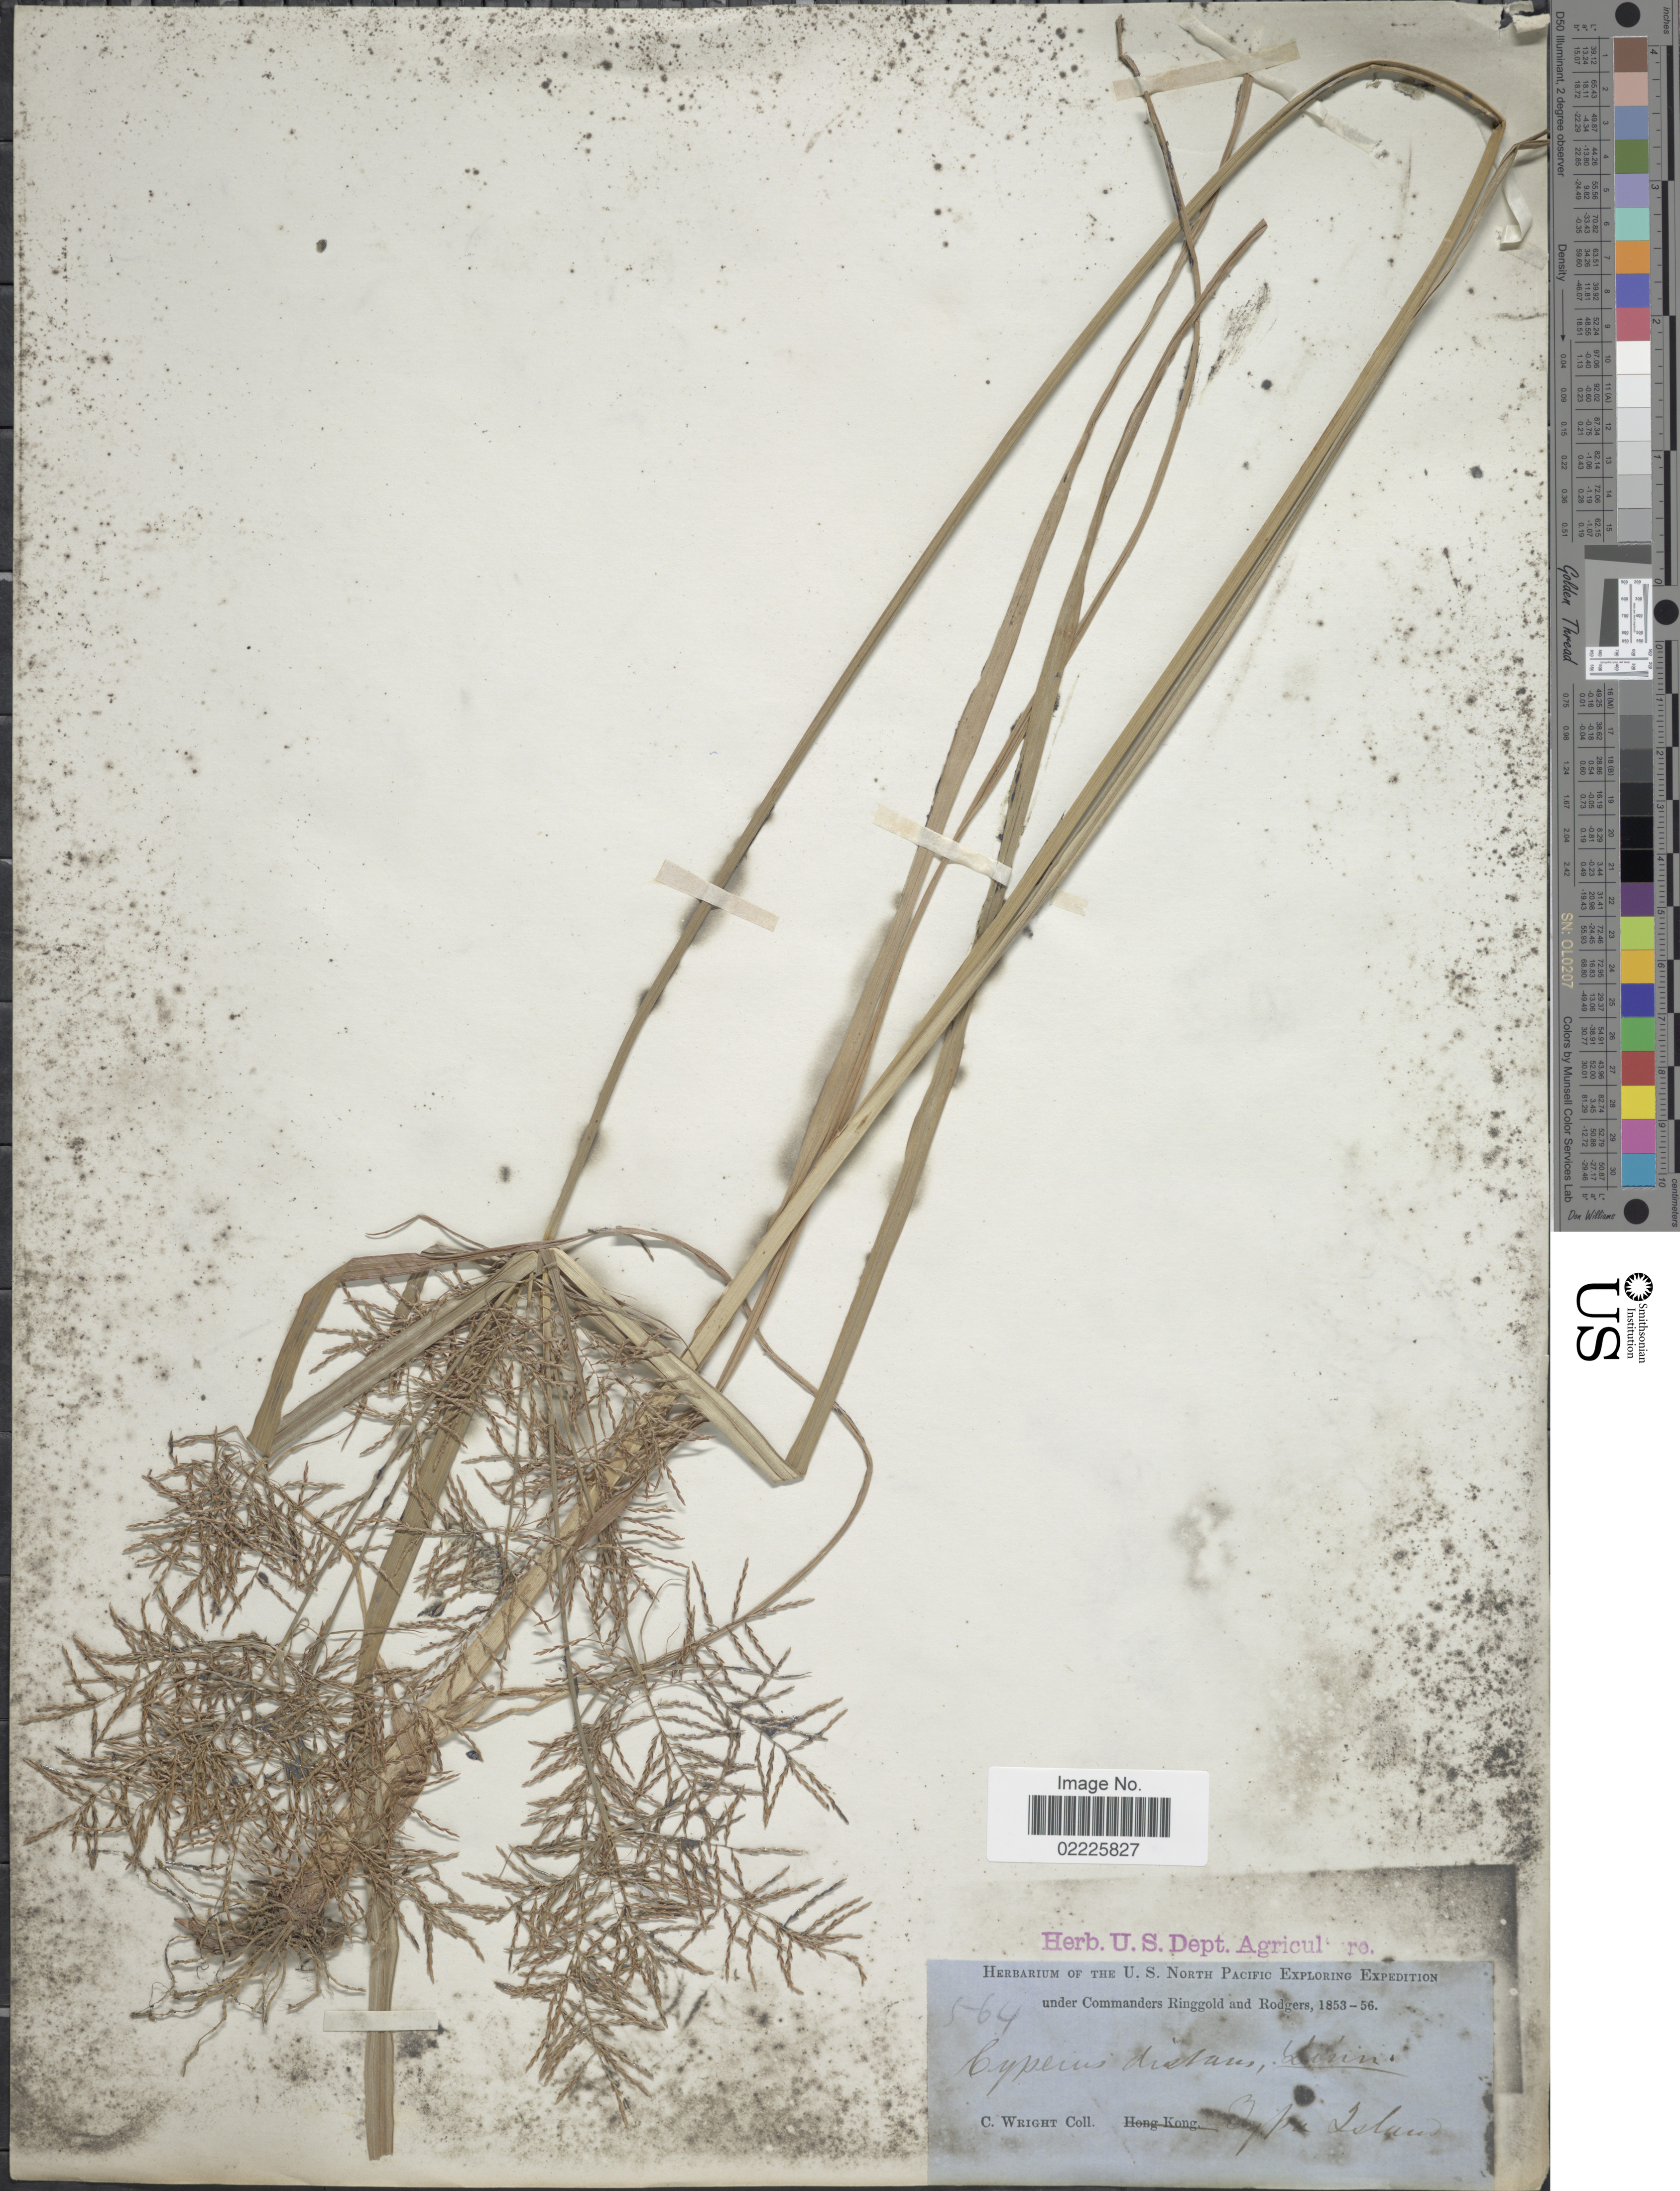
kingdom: Plantae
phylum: Tracheophyta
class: Liliopsida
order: Poales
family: Cyperaceae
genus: Cyperus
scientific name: Cyperus distans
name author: L. f.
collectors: C. Wright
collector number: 564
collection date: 1853/1856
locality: Typer [interpreted] Island